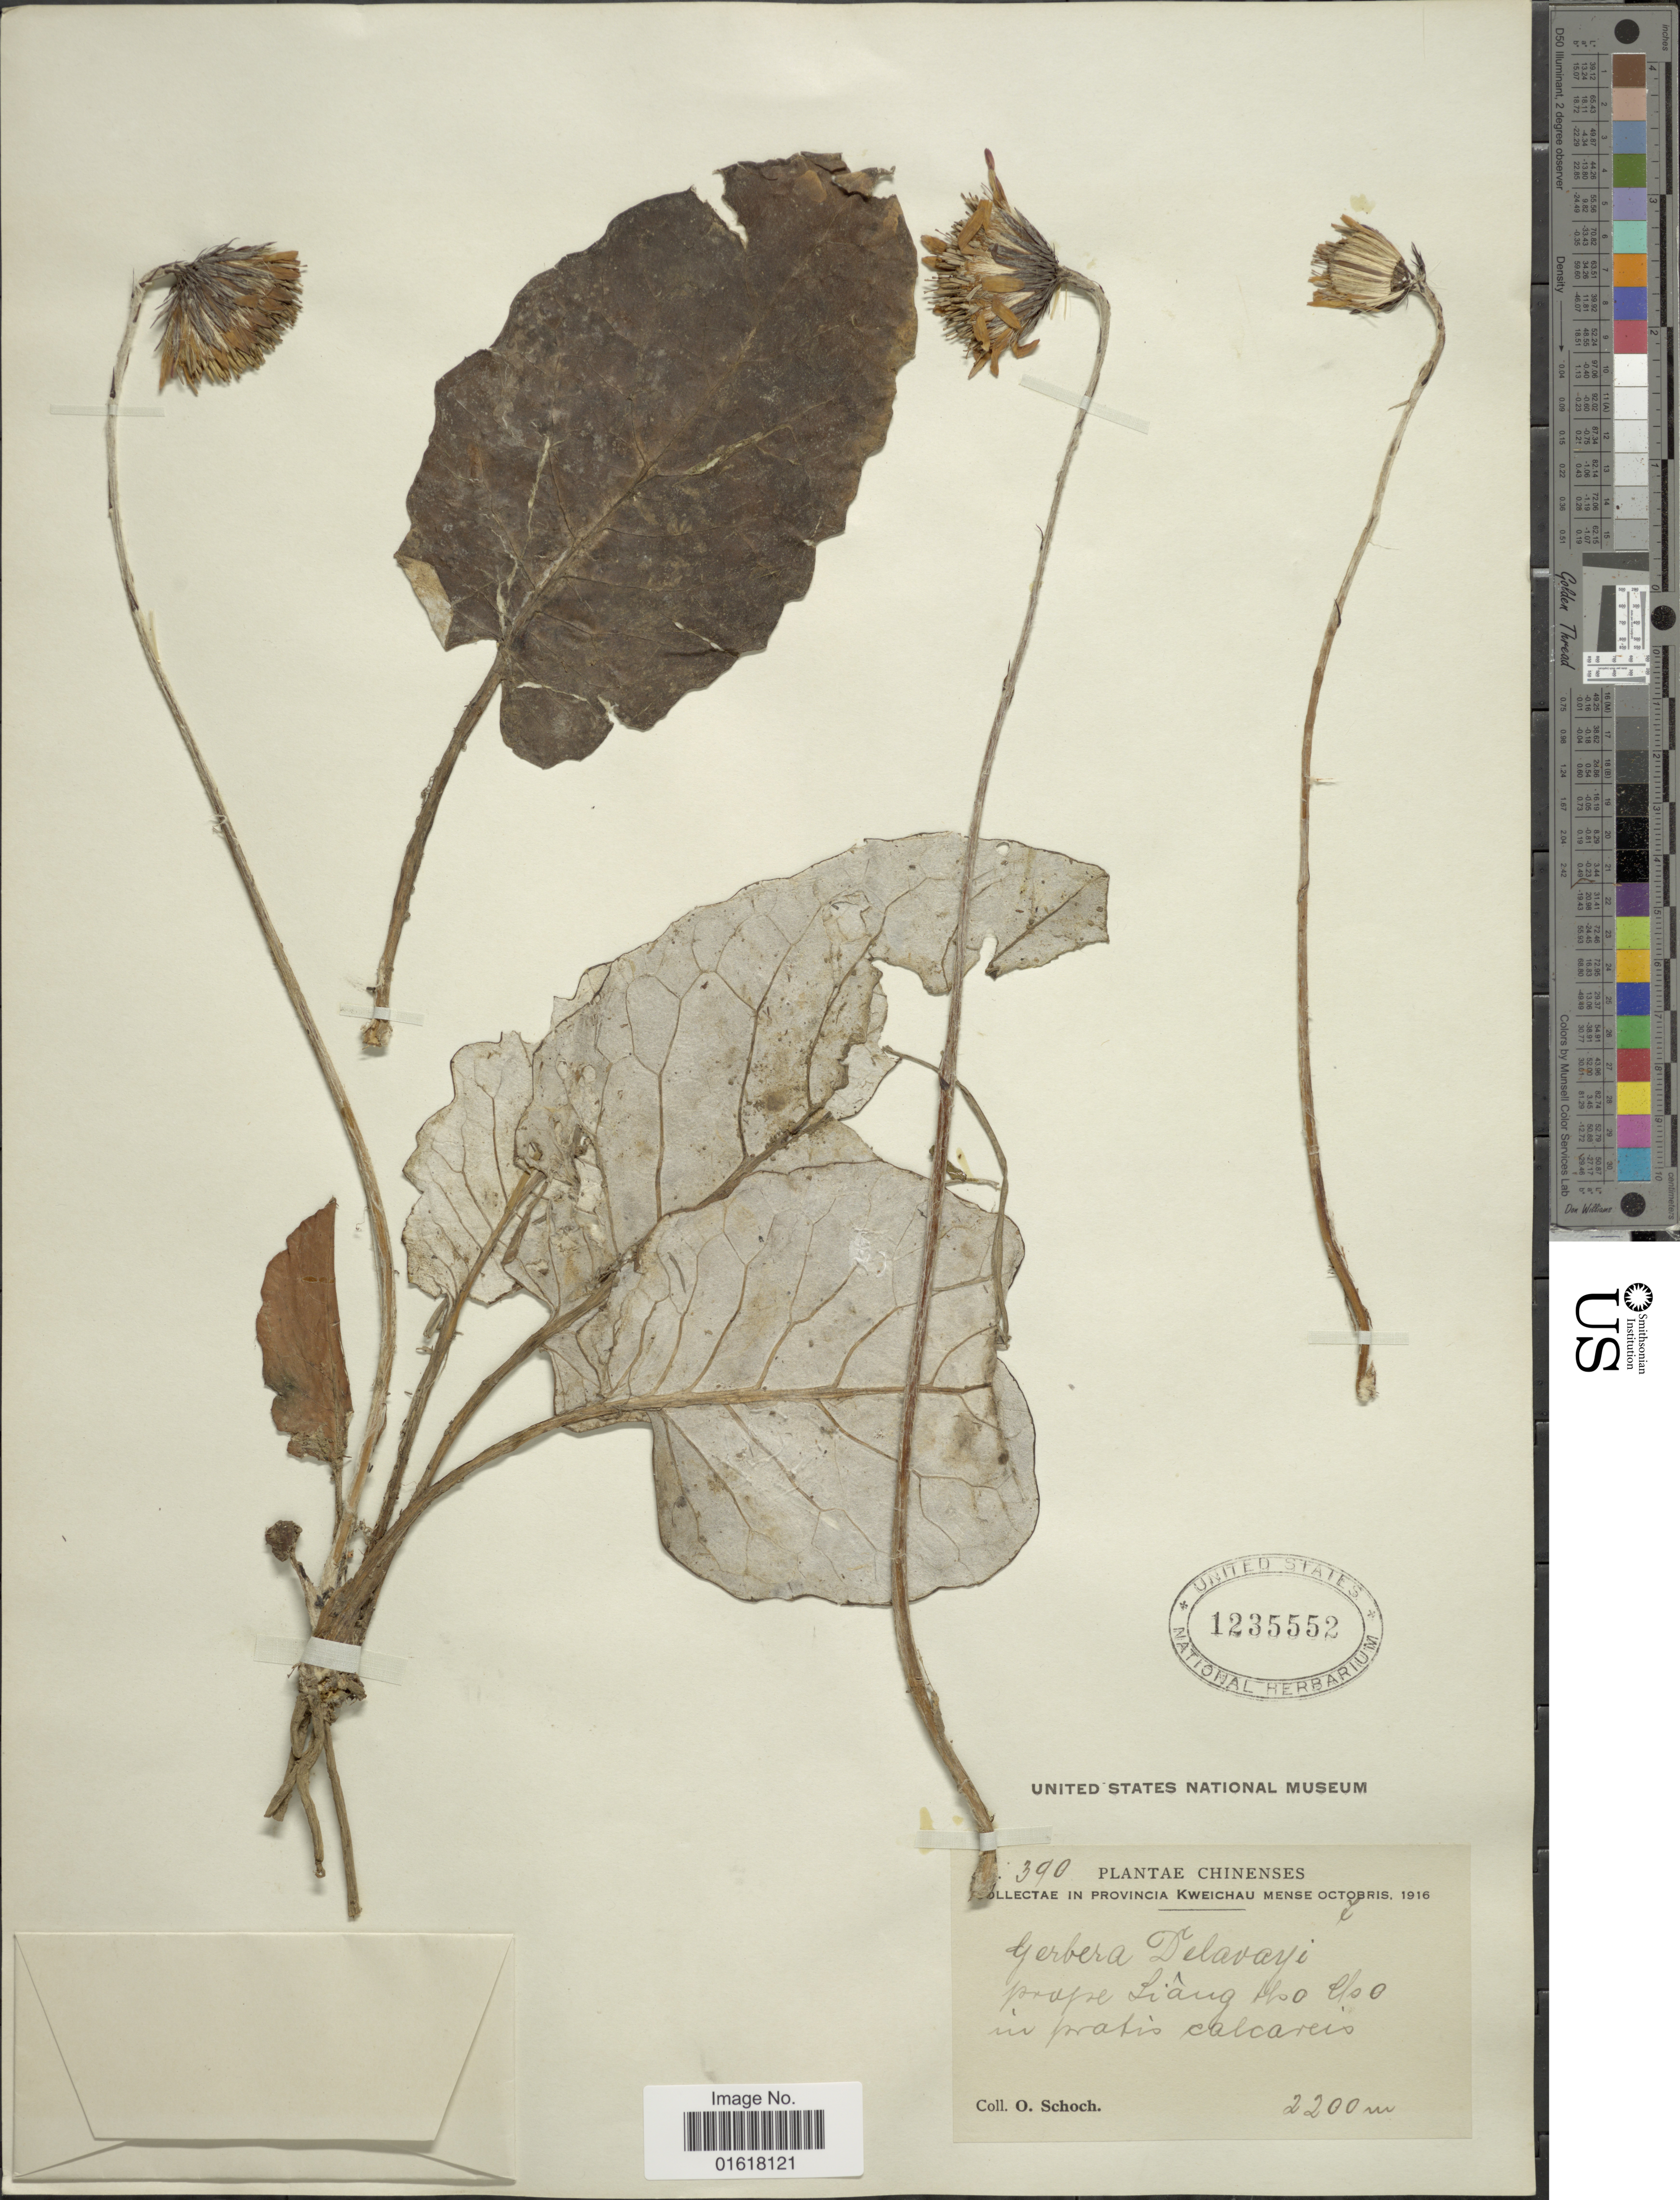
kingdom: Plantae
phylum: Tracheophyta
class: Magnoliopsida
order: Asterales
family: Asteraceae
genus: Gerbera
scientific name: Gerbera delavayi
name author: Franch.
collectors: O. Schoch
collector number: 390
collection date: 1916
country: China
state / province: Guizhou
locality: Provincia Kweichau [unsure placement]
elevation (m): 2200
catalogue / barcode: US 1235552